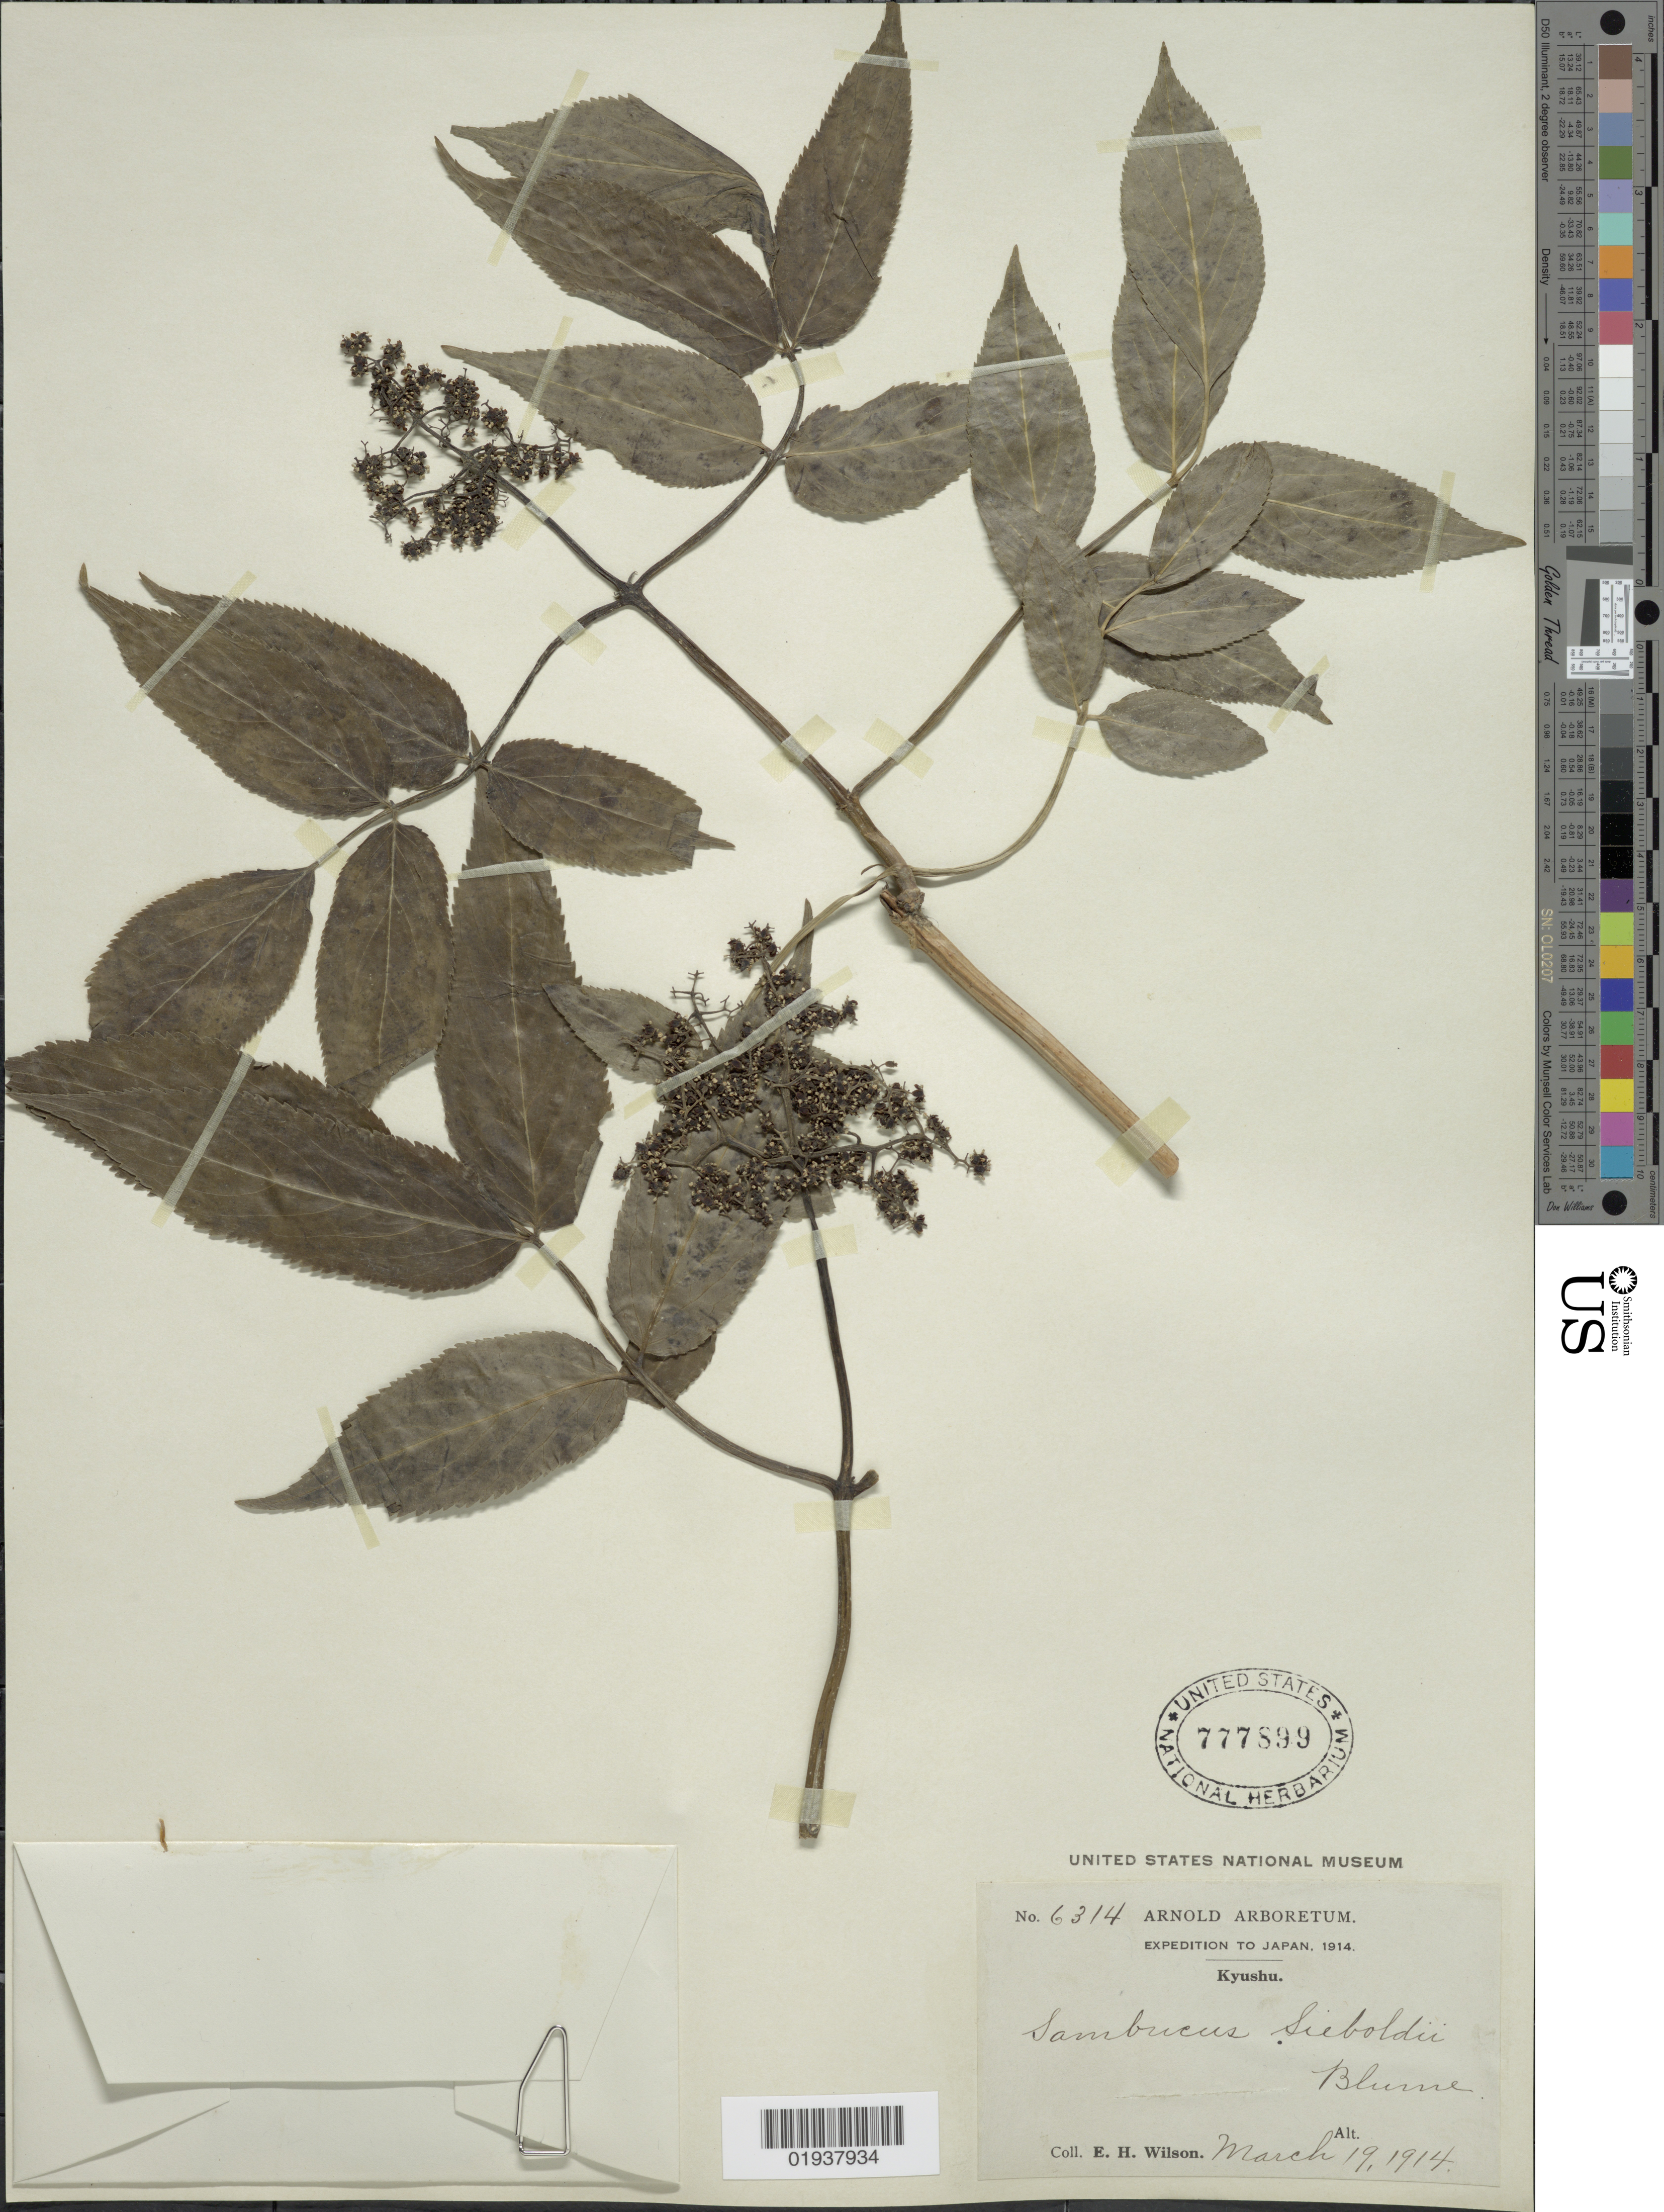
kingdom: Plantae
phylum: Tracheophyta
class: Magnoliopsida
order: Dipsacales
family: Viburnaceae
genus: Sambucus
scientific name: Sambucus racemosa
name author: L.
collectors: E. Wilson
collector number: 6314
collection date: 1914-03-19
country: Japan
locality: Kyushu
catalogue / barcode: US 777899